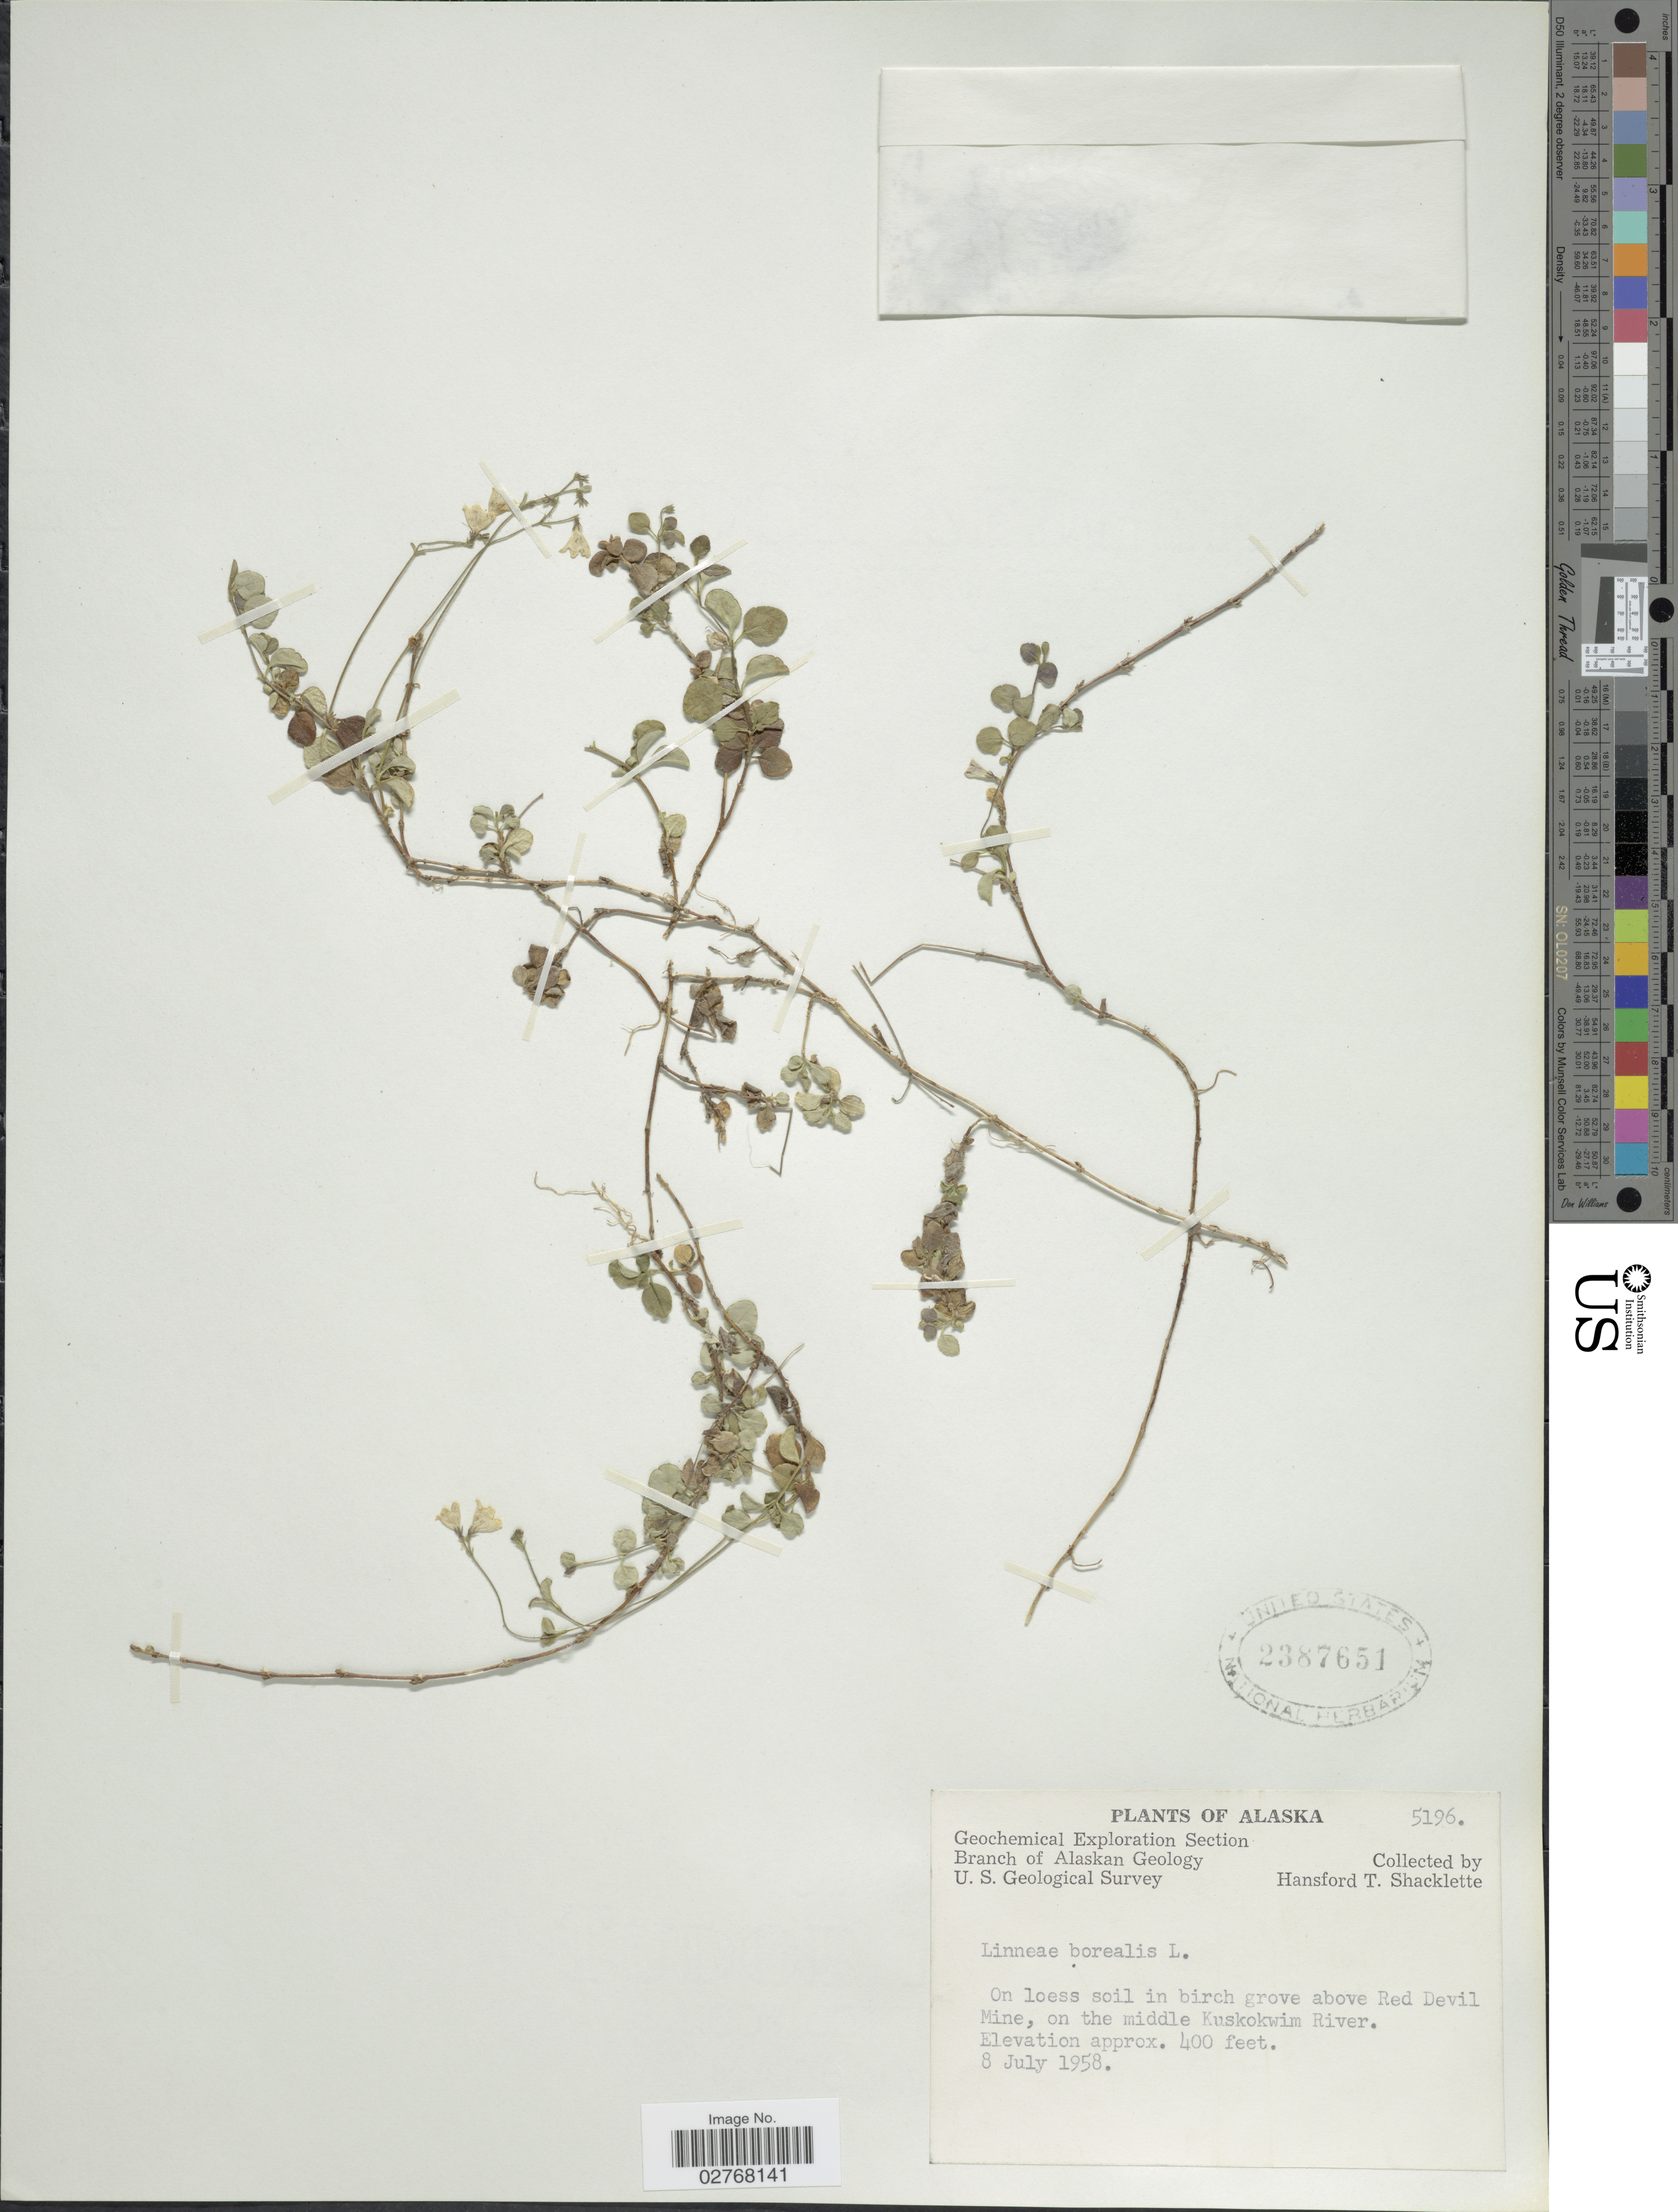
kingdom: Plantae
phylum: Tracheophyta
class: Magnoliopsida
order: Dipsacales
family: Caprifoliaceae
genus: Linnaea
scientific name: Linnaea borealis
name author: L.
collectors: H. Shacklette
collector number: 5196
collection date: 1958-07-08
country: United States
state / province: Alaska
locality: On loess soil in birch grove above Red Devil Mine, on the middle Kuskowim River.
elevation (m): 122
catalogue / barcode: US 2387651